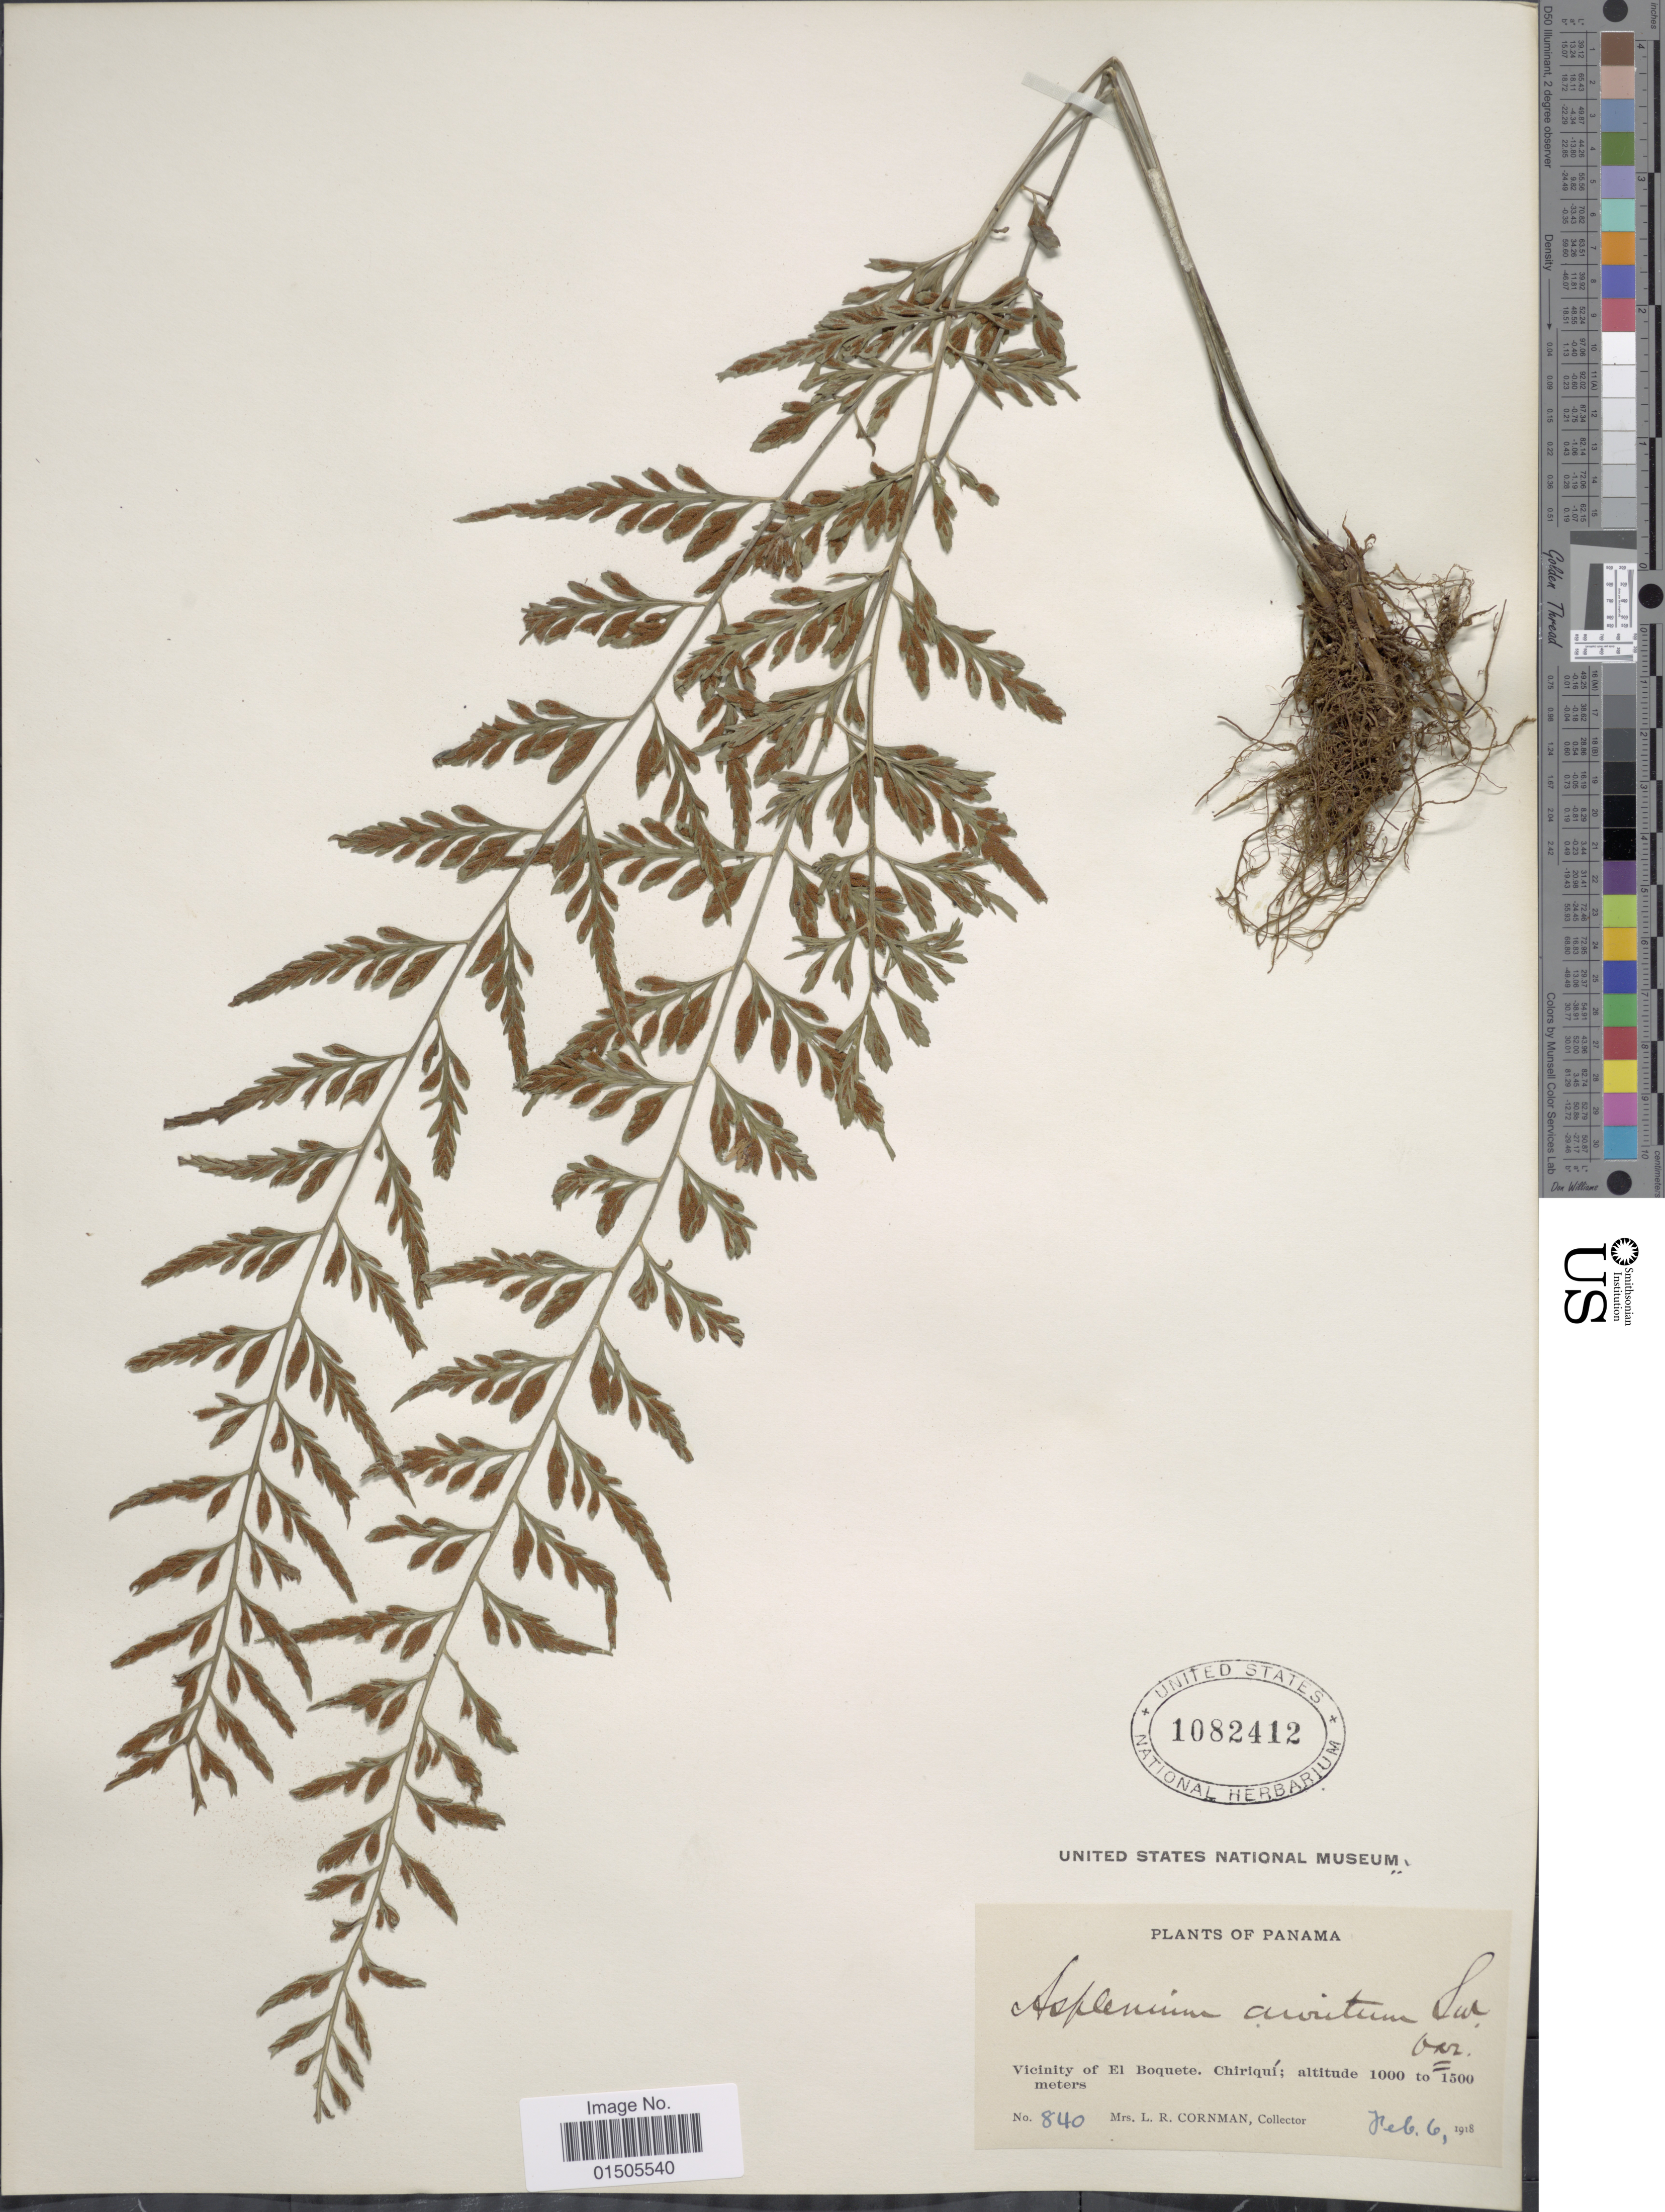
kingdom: Plantae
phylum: Tracheophyta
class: Polypodiopsida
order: Polypodiales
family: Aspleniaceae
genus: Asplenium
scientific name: Asplenium auritum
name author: Sw.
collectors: L. Cornman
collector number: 840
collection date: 1918-02-06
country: Panama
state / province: Chiriqui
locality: Vicinity of El Boquete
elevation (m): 1000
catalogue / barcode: US 1082412